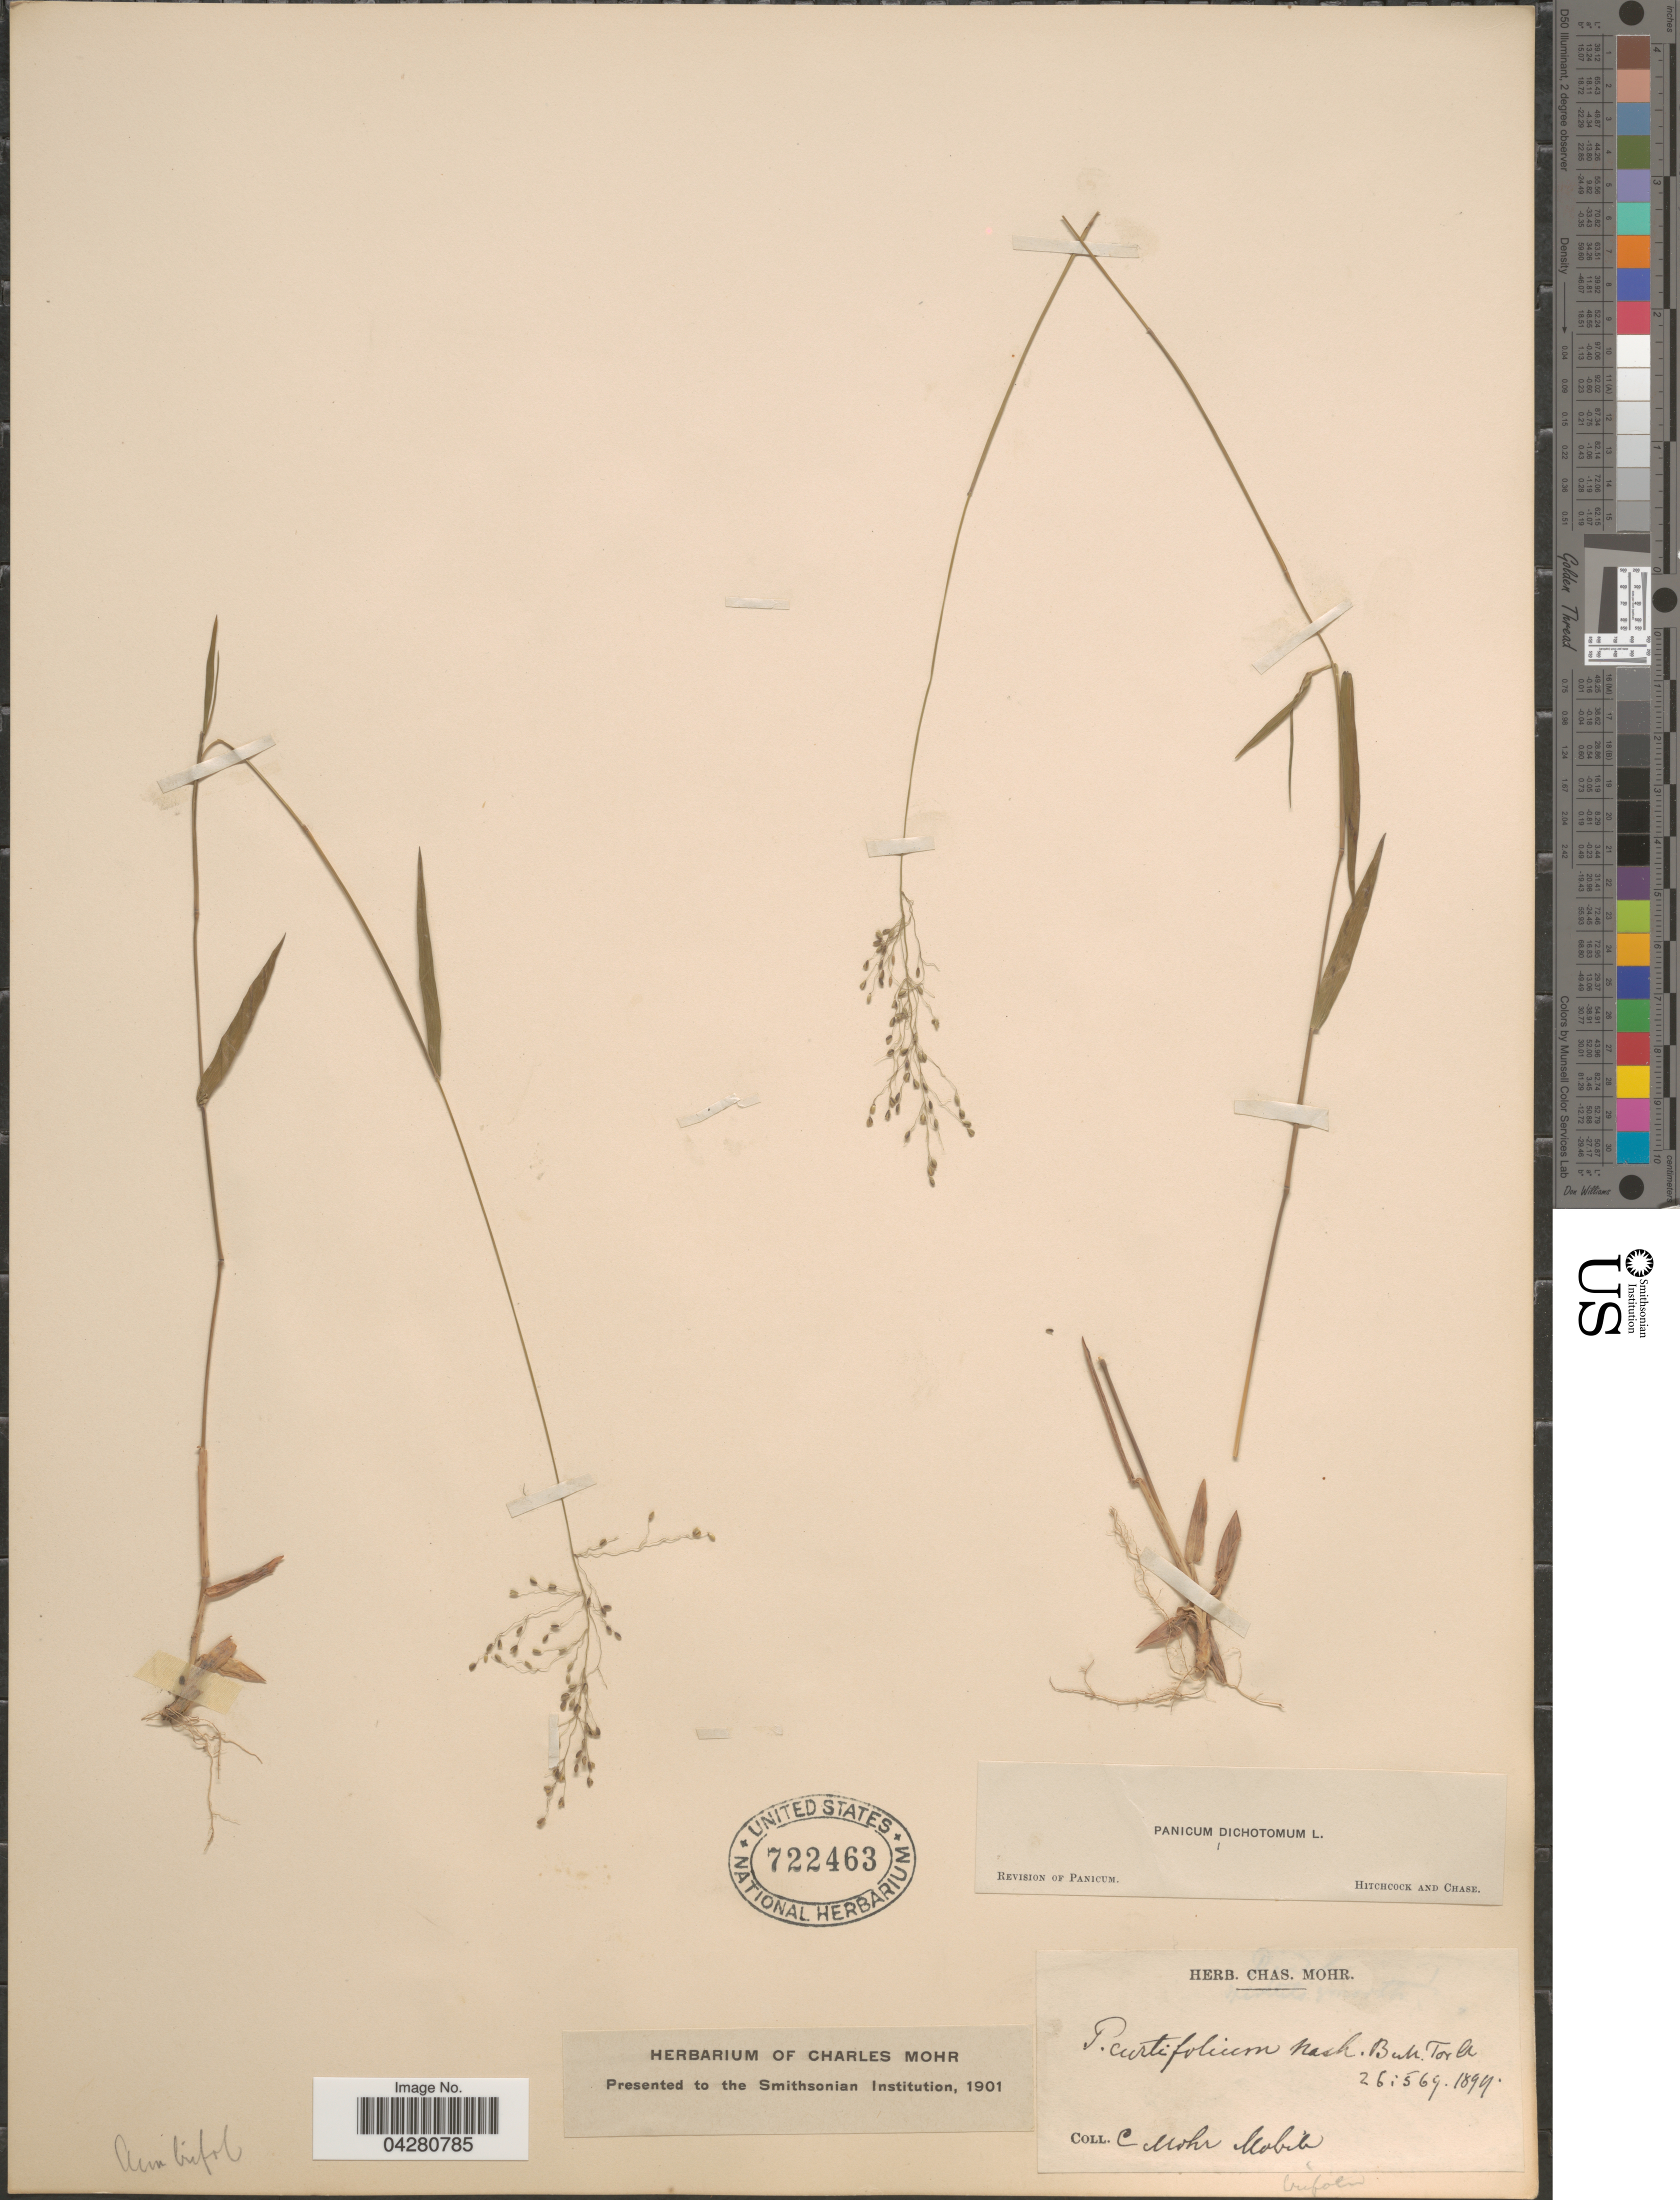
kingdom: Plantae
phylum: Tracheophyta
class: Liliopsida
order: Poales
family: Poaceae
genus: Dichanthelium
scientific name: Dichanthelium dichotomum var. dichotomum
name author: (L.) Gould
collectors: C. T. Mohr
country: United States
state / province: Alabama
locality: Mobile.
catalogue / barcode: US 722463